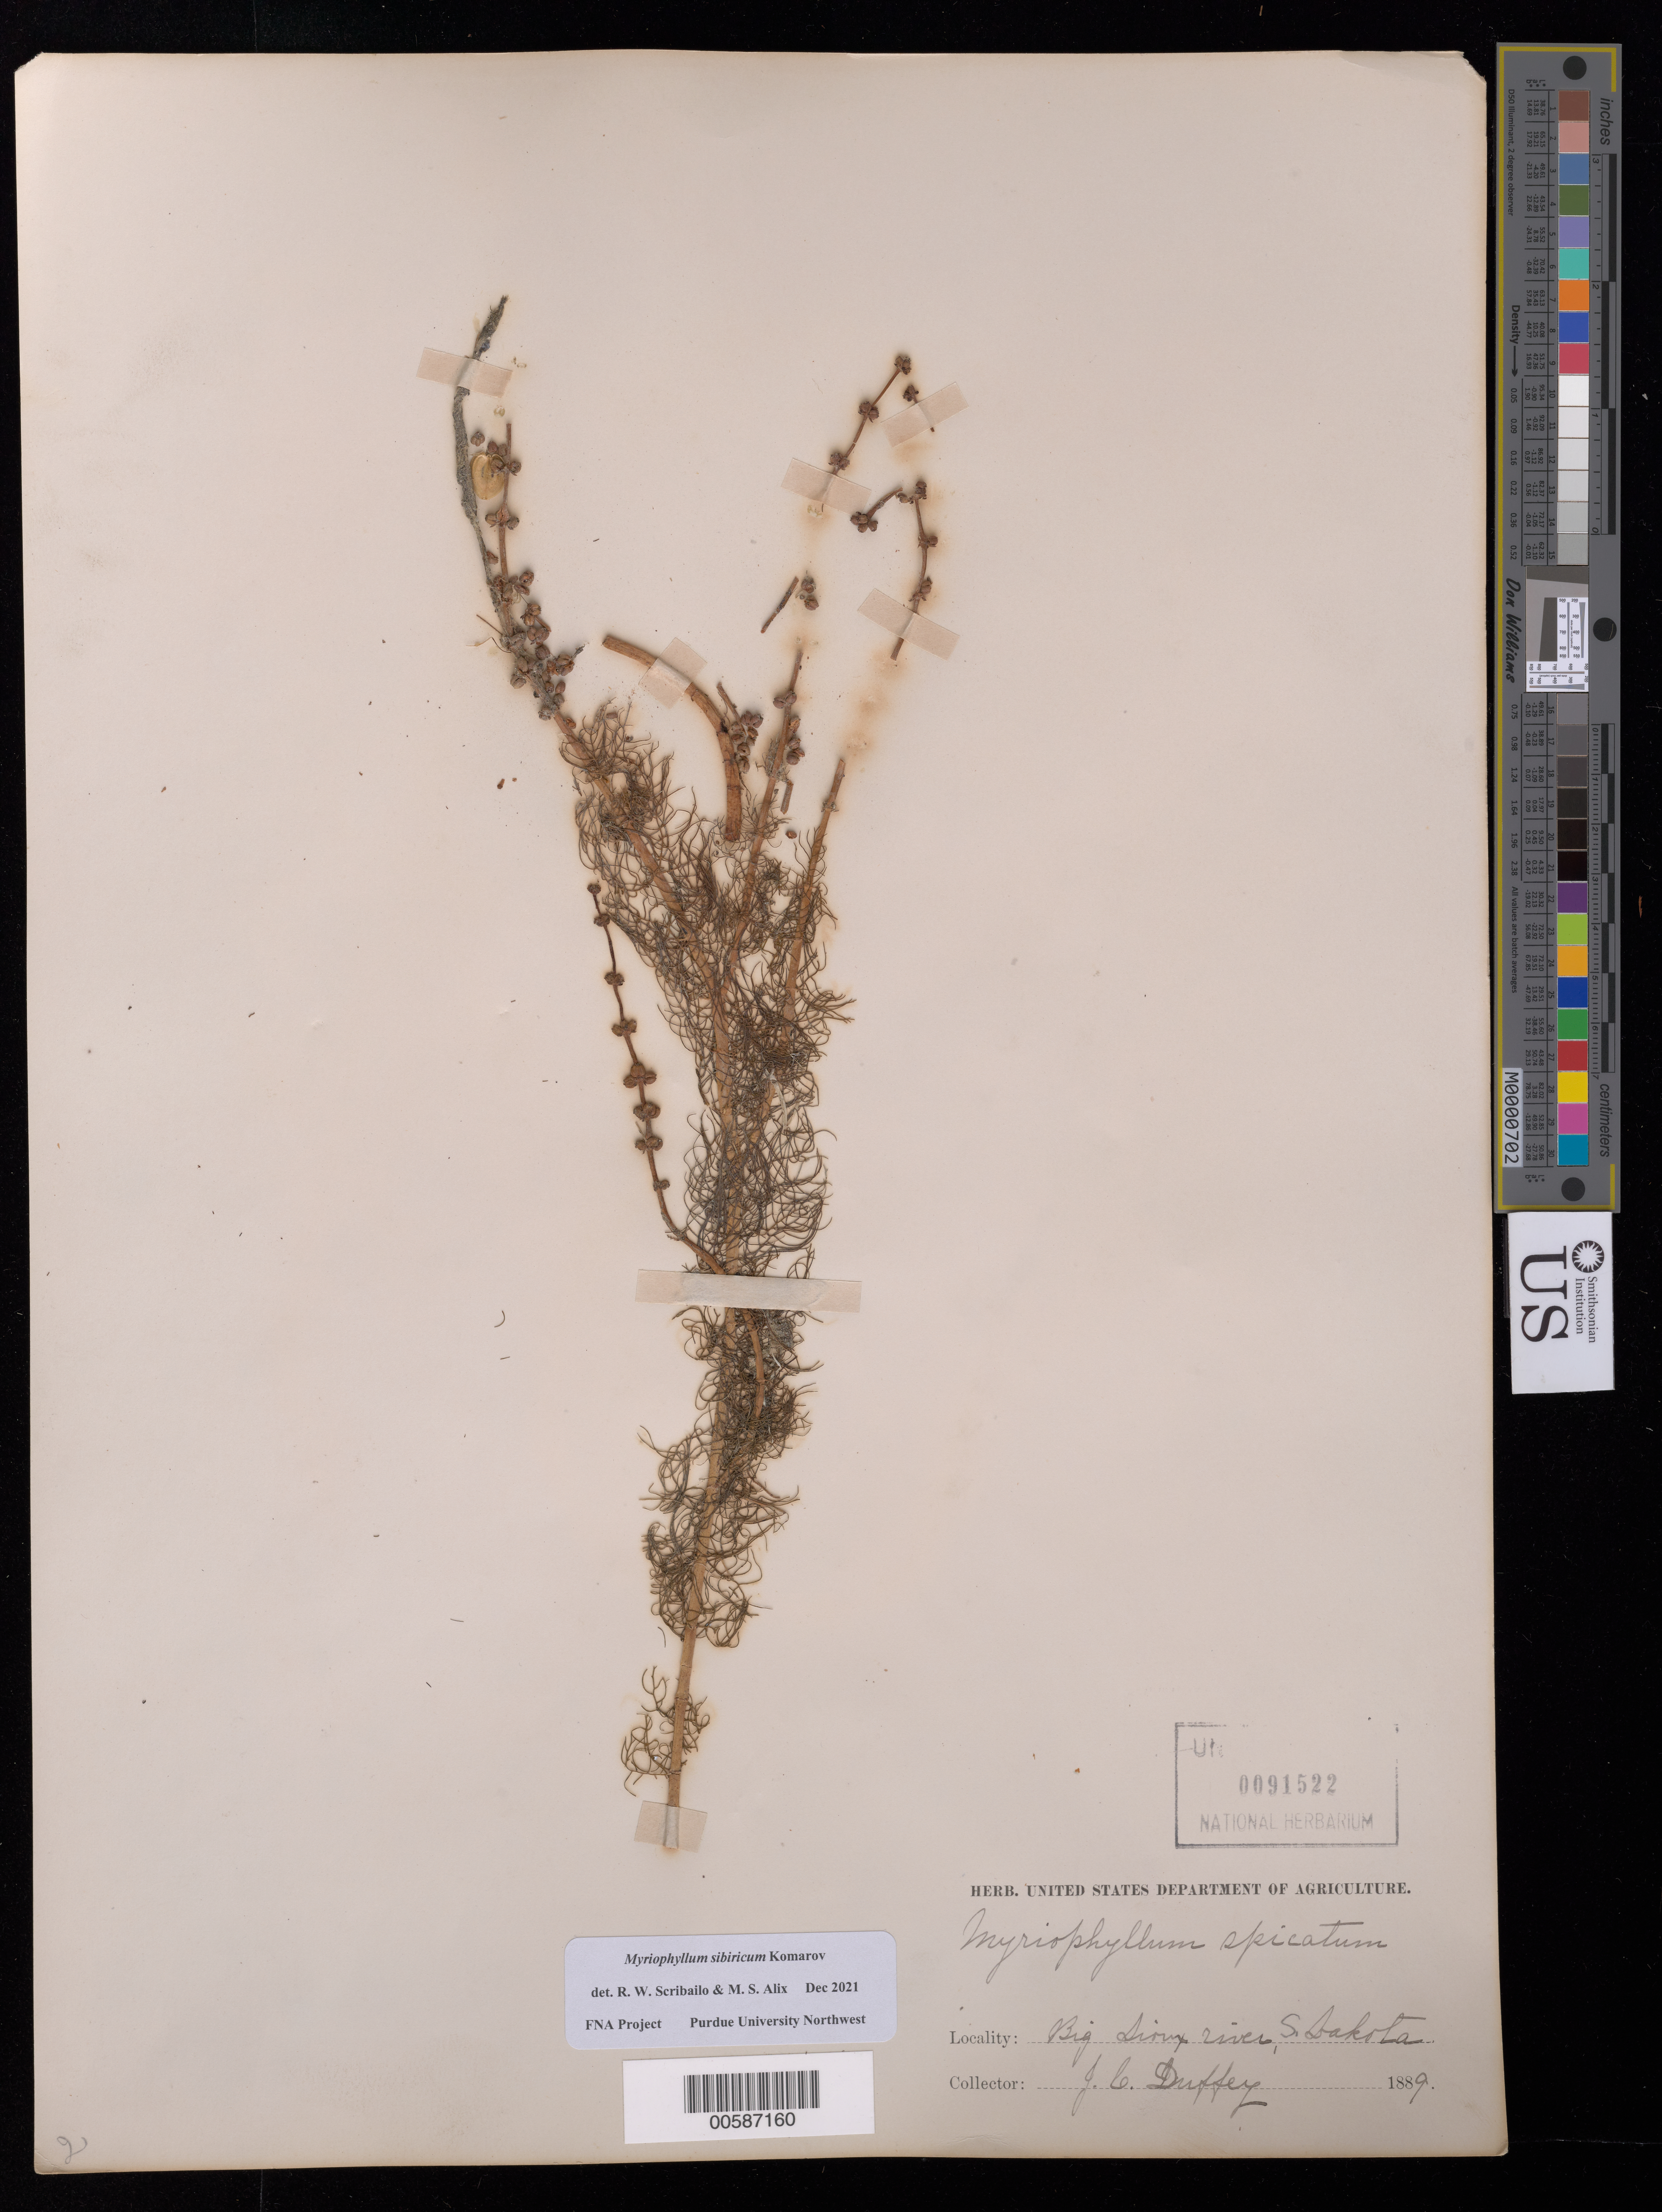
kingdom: Plantae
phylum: Tracheophyta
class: Magnoliopsida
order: Saxifragales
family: Haloragaceae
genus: Myriophyllum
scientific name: Myriophyllum sibiricum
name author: Kom.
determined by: Scribailo, R. W.; Alix, M. S.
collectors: J. Duffey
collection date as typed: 1889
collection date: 1889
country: United States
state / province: South Dakota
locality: Big Sioux River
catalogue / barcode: US 91522